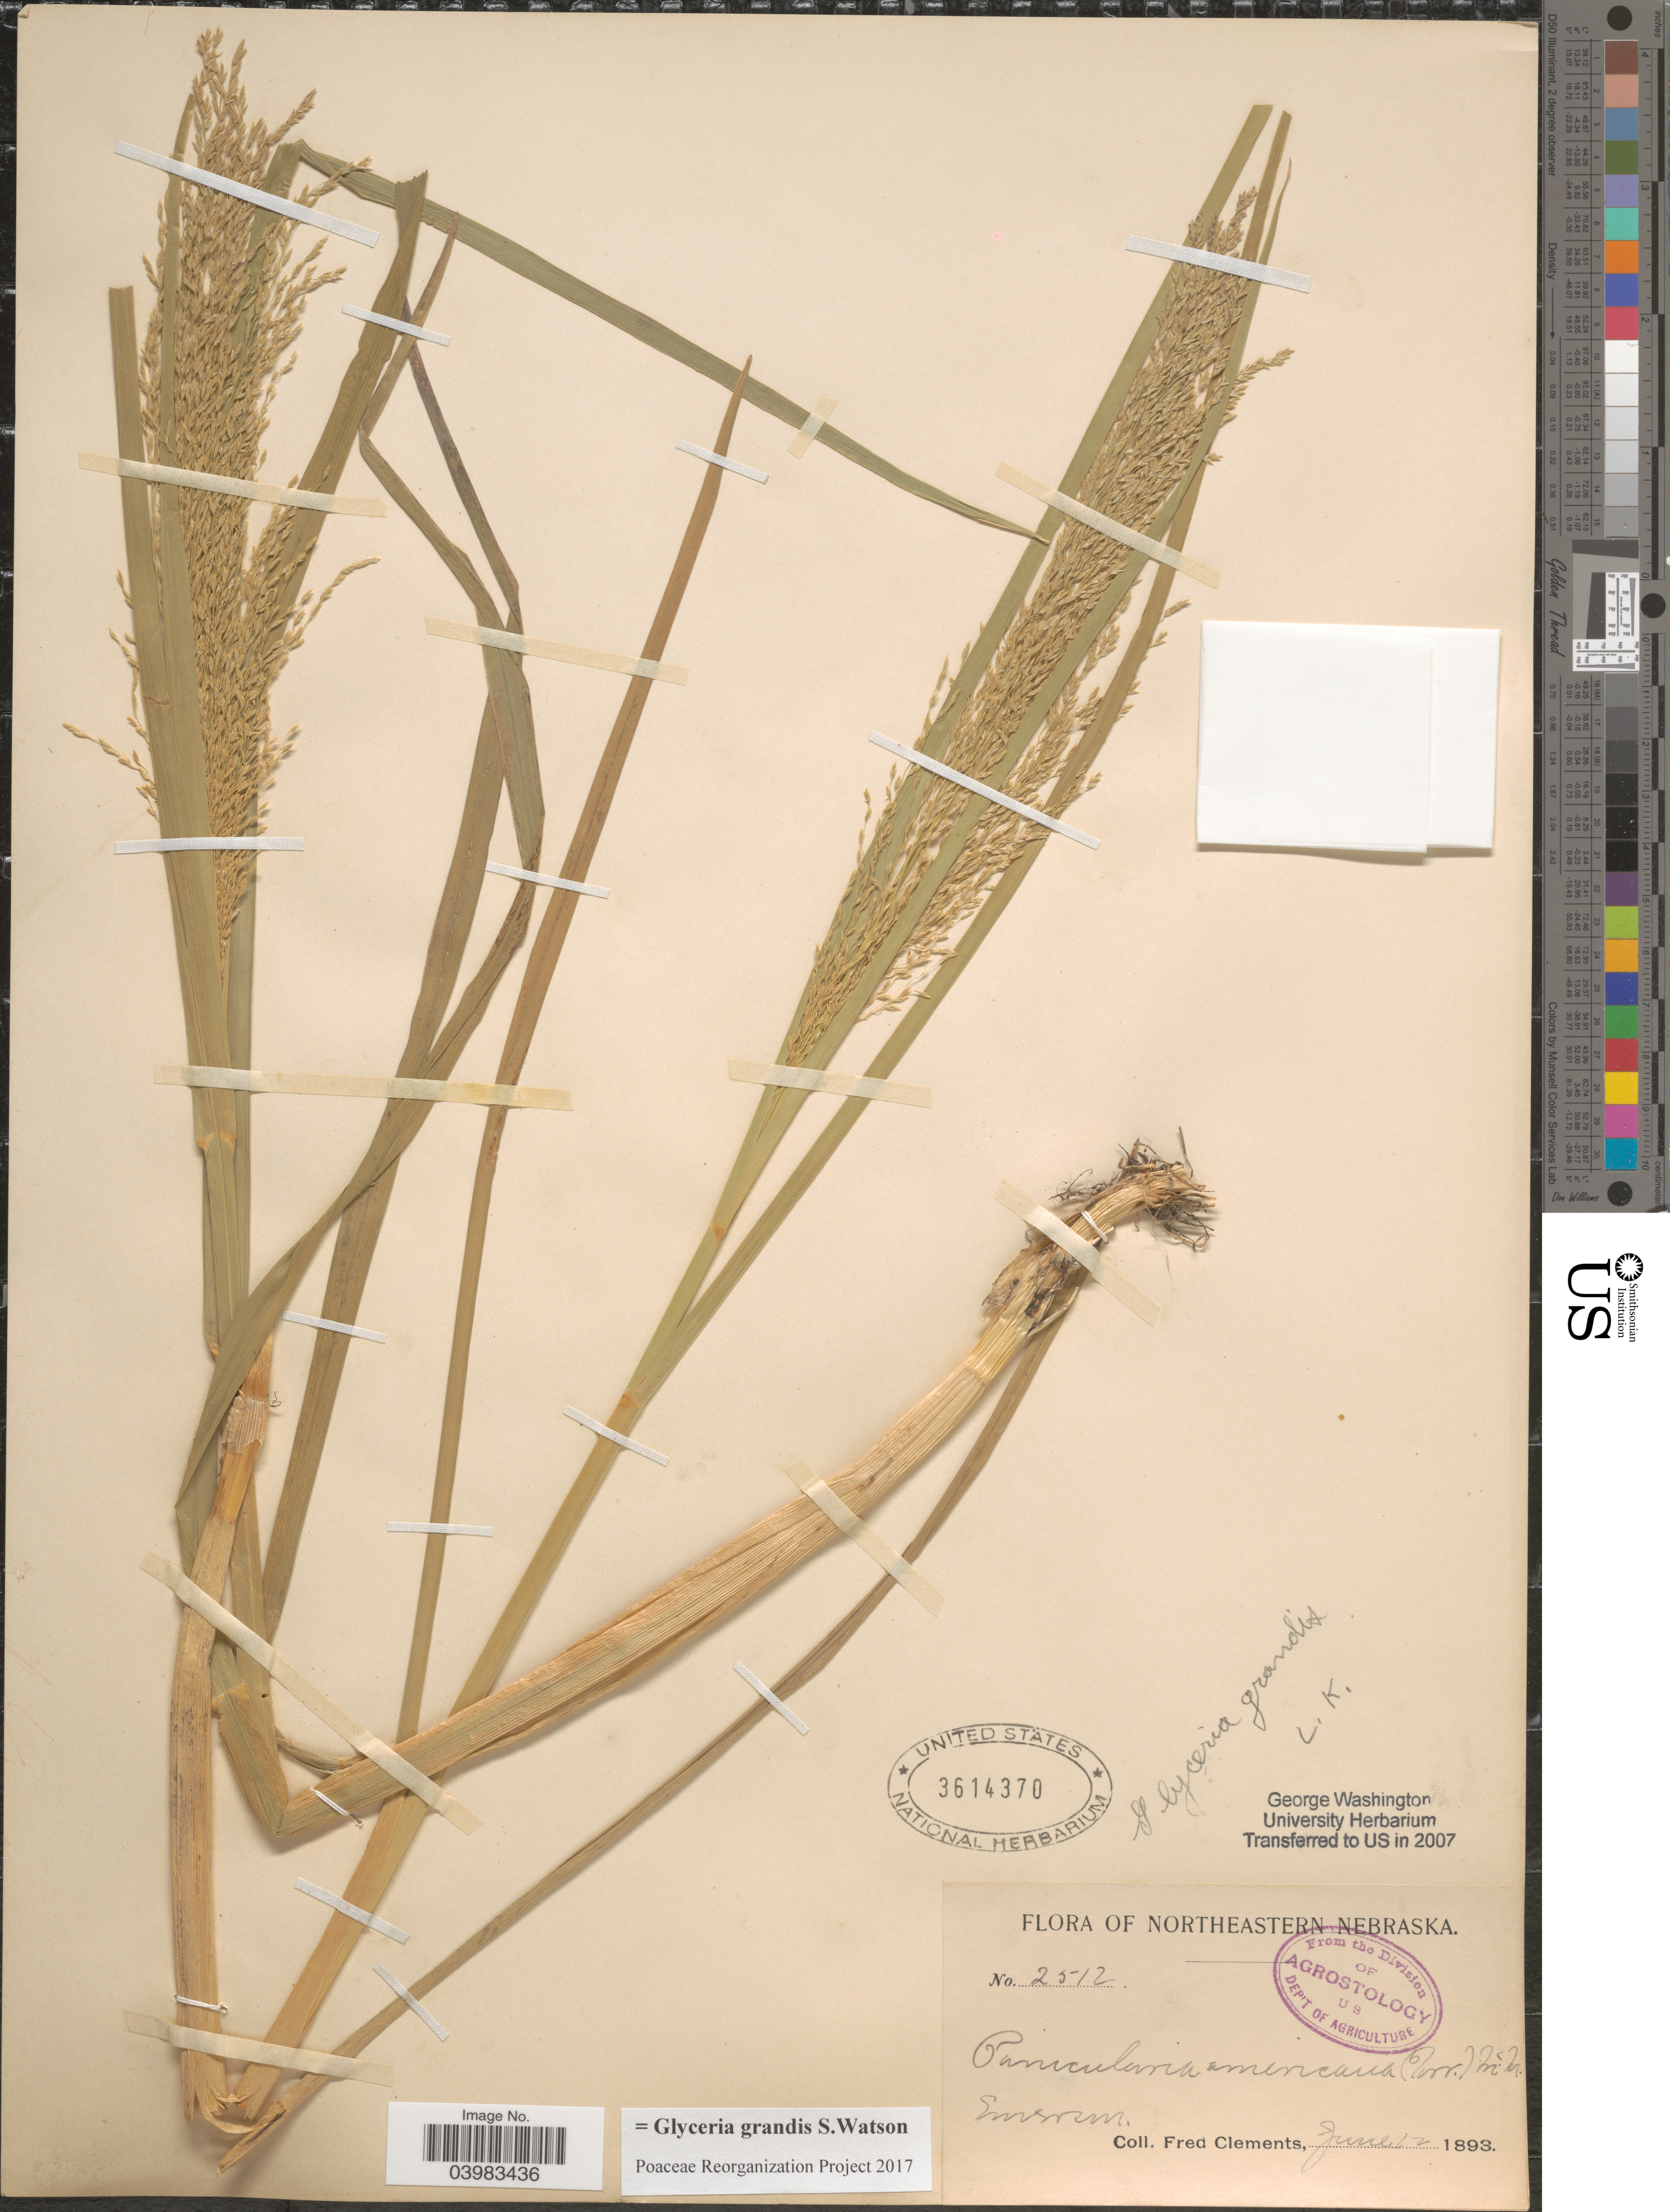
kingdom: Plantae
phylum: Tracheophyta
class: Liliopsida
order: Poales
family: Poaceae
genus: Glyceria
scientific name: Glyceria grandis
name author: S. Watson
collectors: F. Clements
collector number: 2512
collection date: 1893-06-12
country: United States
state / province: Nebraska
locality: Northeastern Nebraska. Emerson.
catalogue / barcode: US 3614370